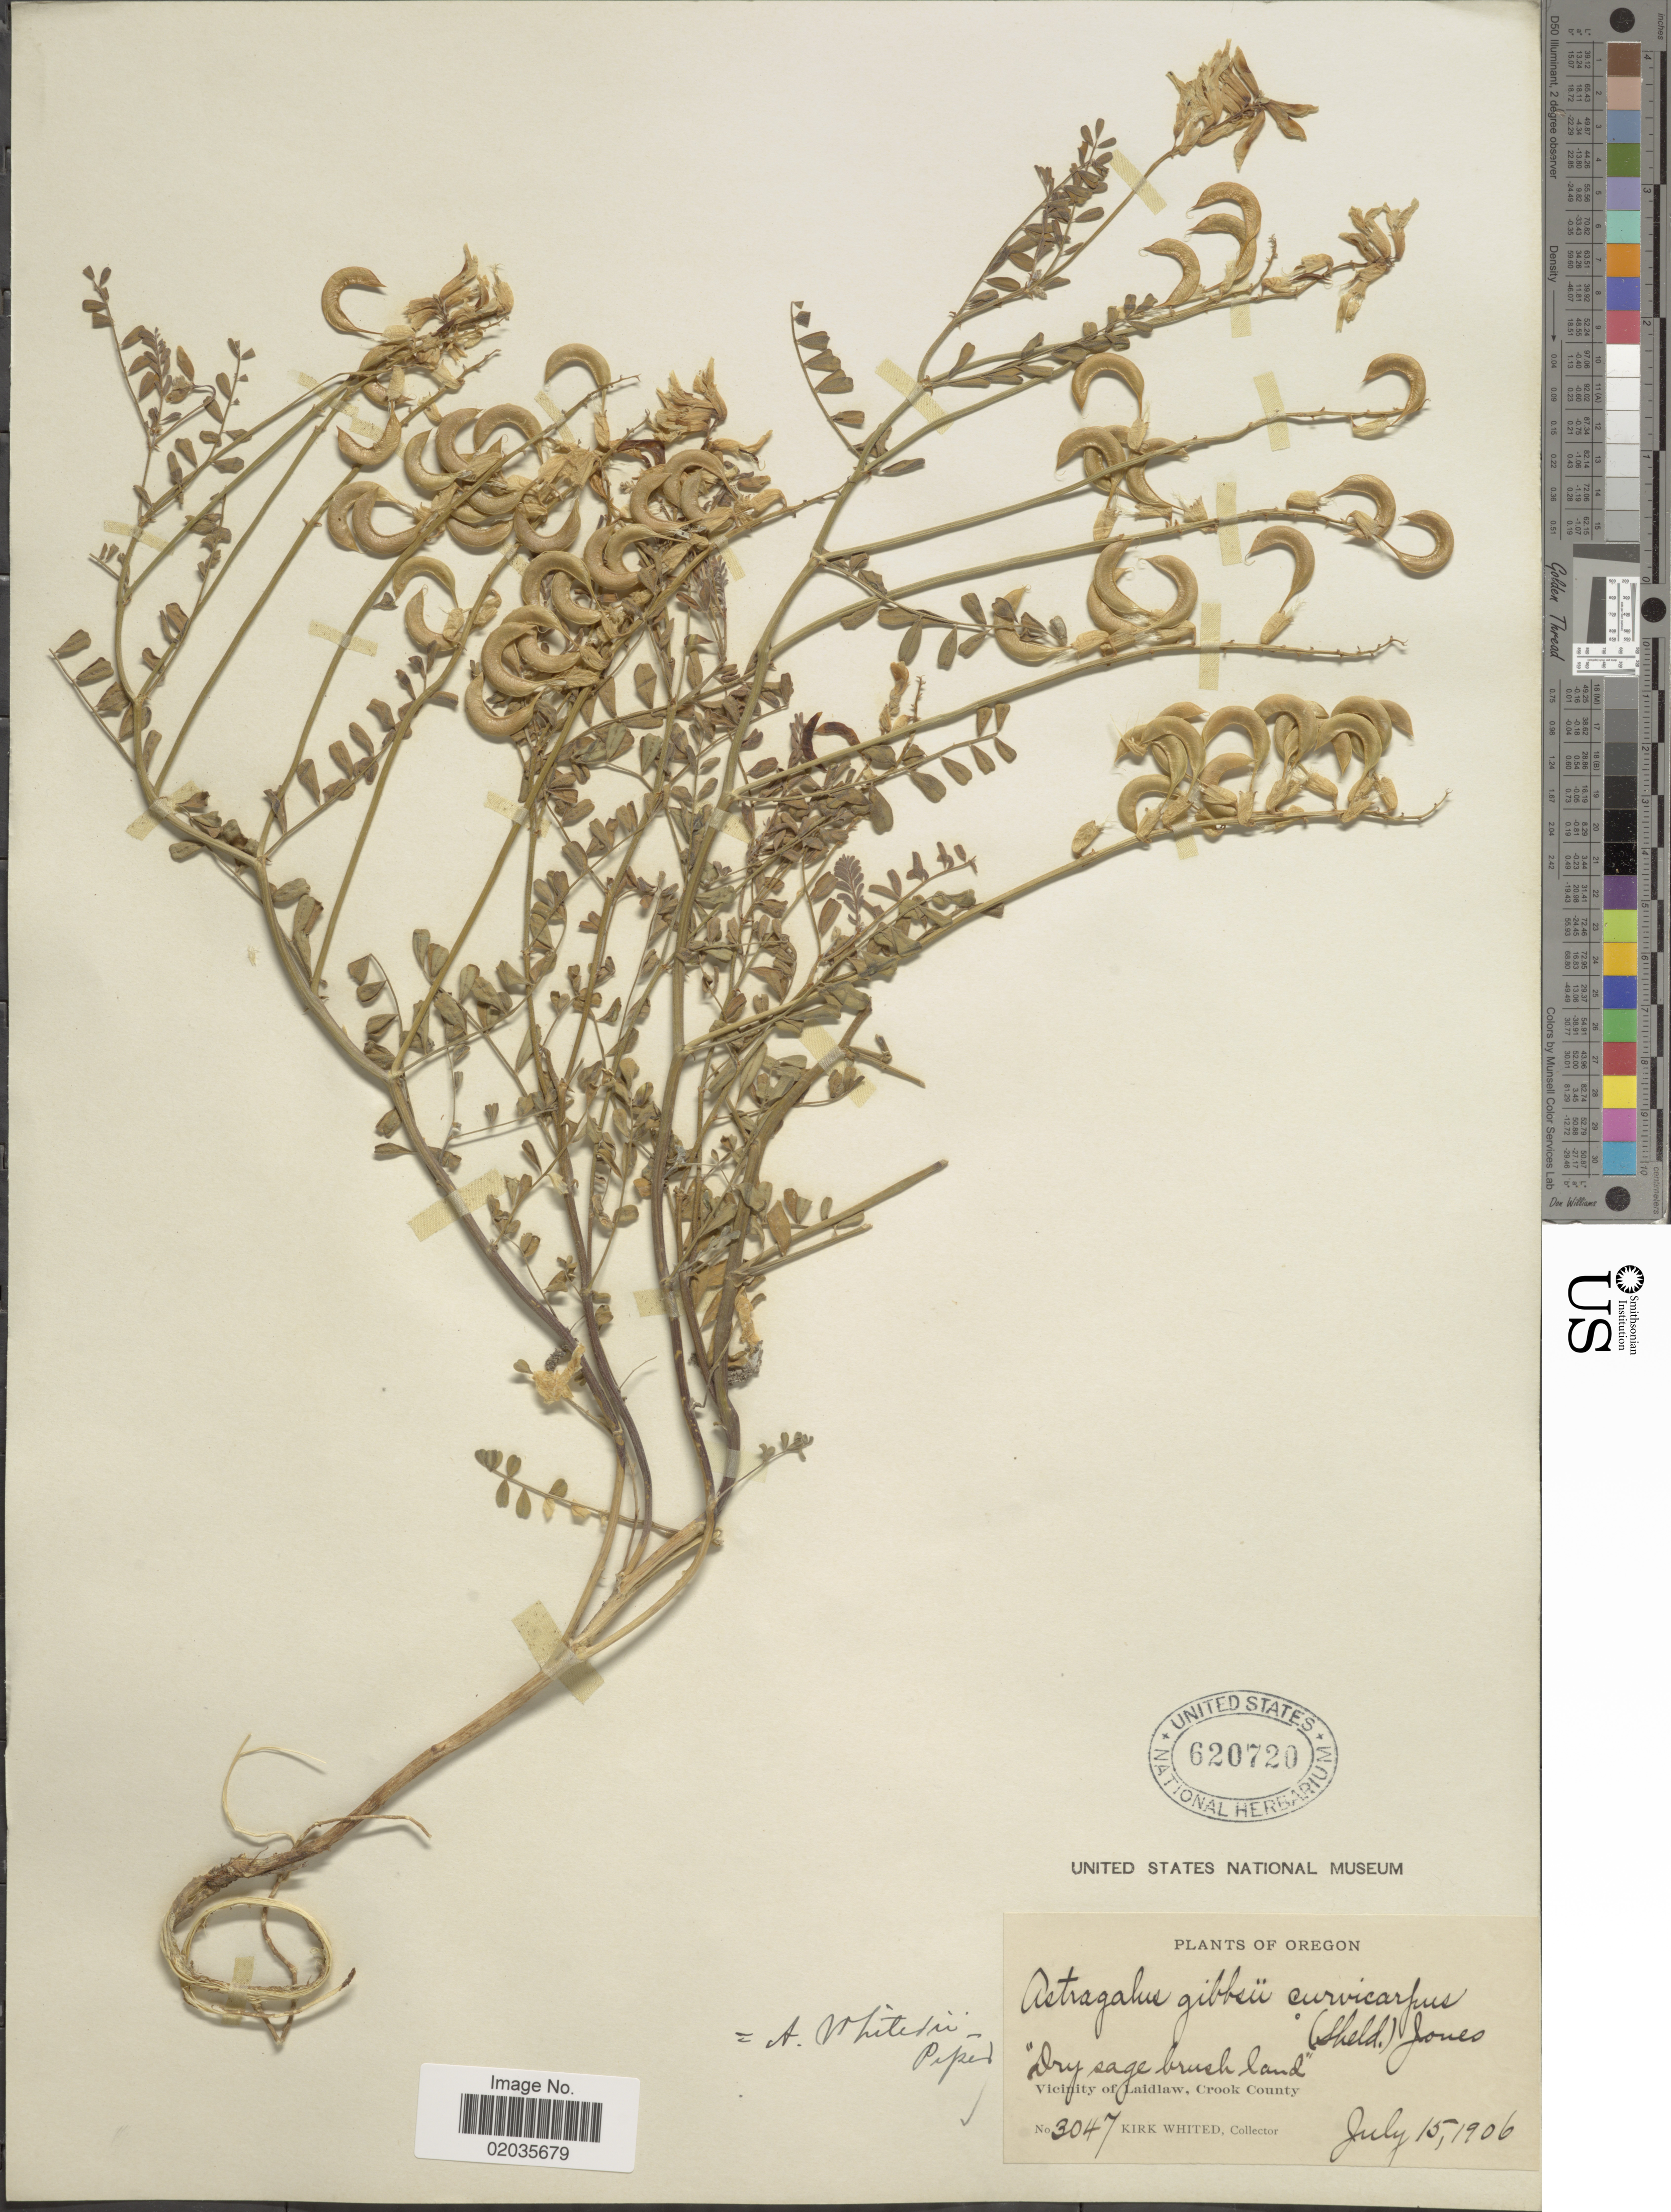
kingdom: Plantae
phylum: Tracheophyta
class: Magnoliopsida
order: Fabales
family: Fabaceae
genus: Astragalus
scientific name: Astragalus whitedii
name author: Piper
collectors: K. Whited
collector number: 3047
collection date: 1906-07-15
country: United States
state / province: Oregon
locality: Vicinity of Laidlaw, Crook County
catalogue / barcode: US 620720